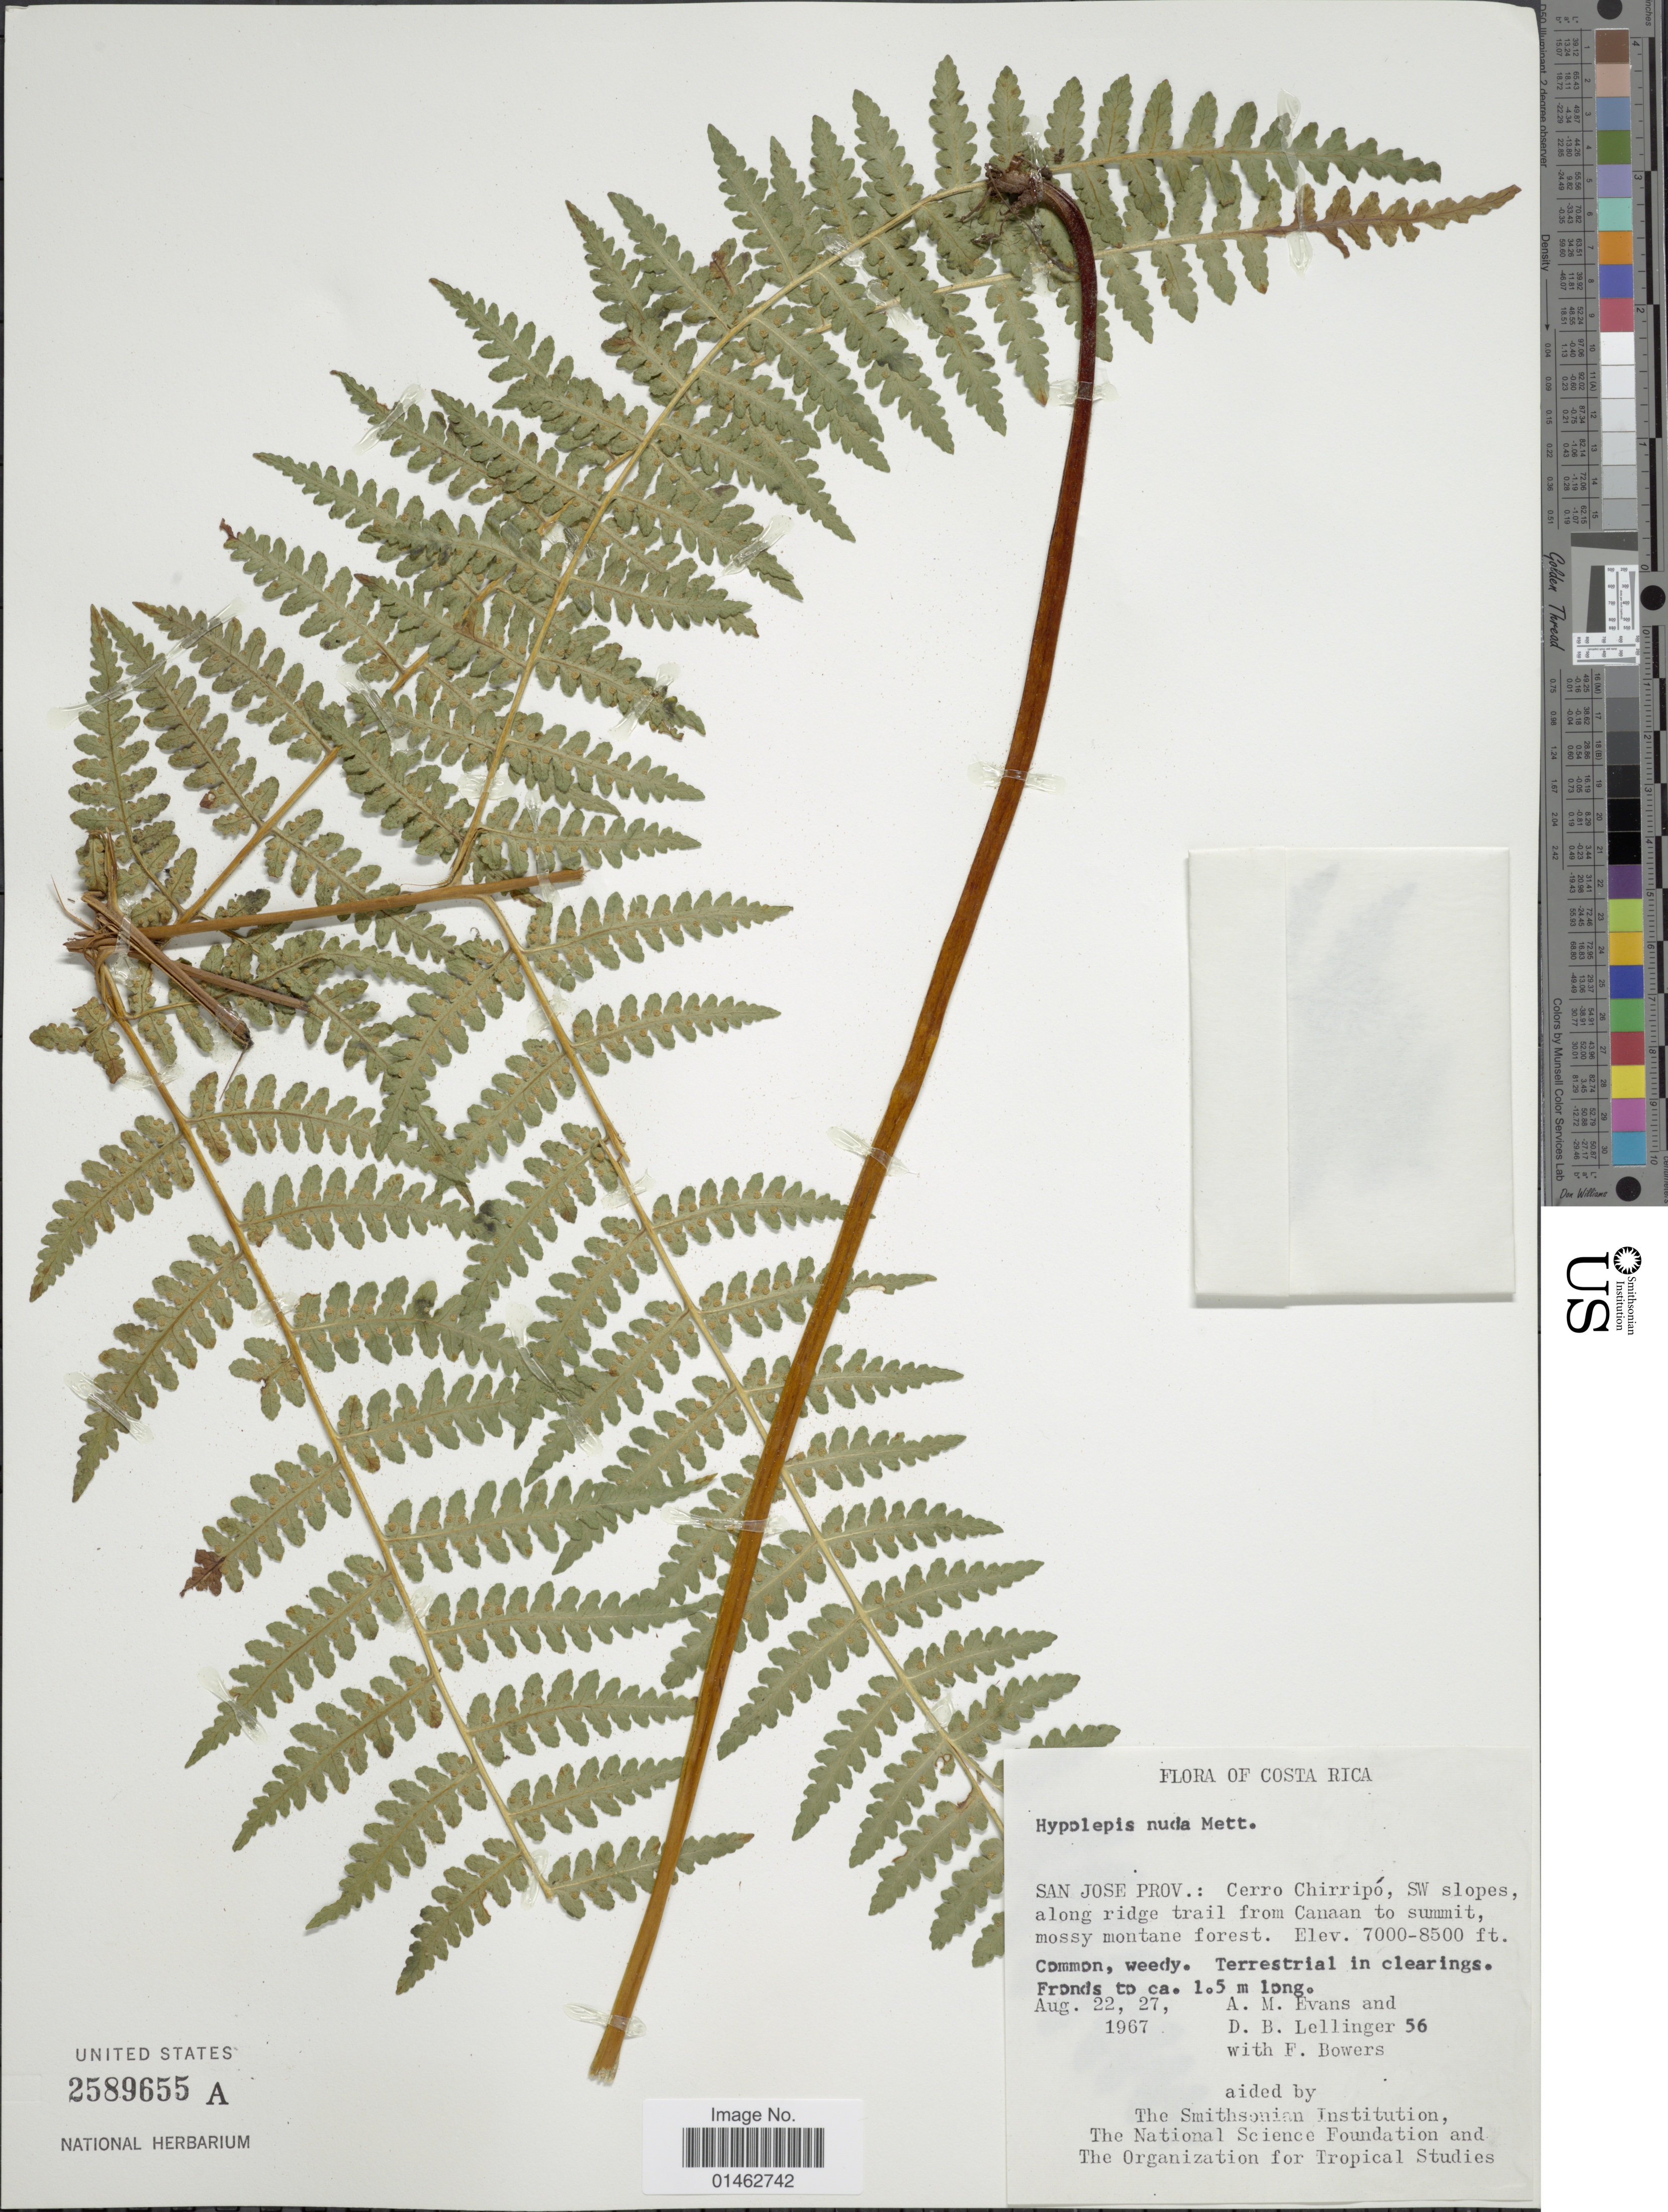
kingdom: Plantae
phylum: Tracheophyta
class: Polypodiopsida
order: Polypodiales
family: Dennstaedtiaceae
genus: Hypolepis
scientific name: Hypolepis trichobacilliformis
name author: R.C. Moran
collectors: A. M. Evans, D. B. Lellinger & F. Bowers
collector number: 56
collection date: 1967-08-22/1967-08-27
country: Costa Rica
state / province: San José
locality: Cerro Chirripó, SW slopes, along ridge trail from Canaan to summit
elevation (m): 2134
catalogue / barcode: US 2589655A